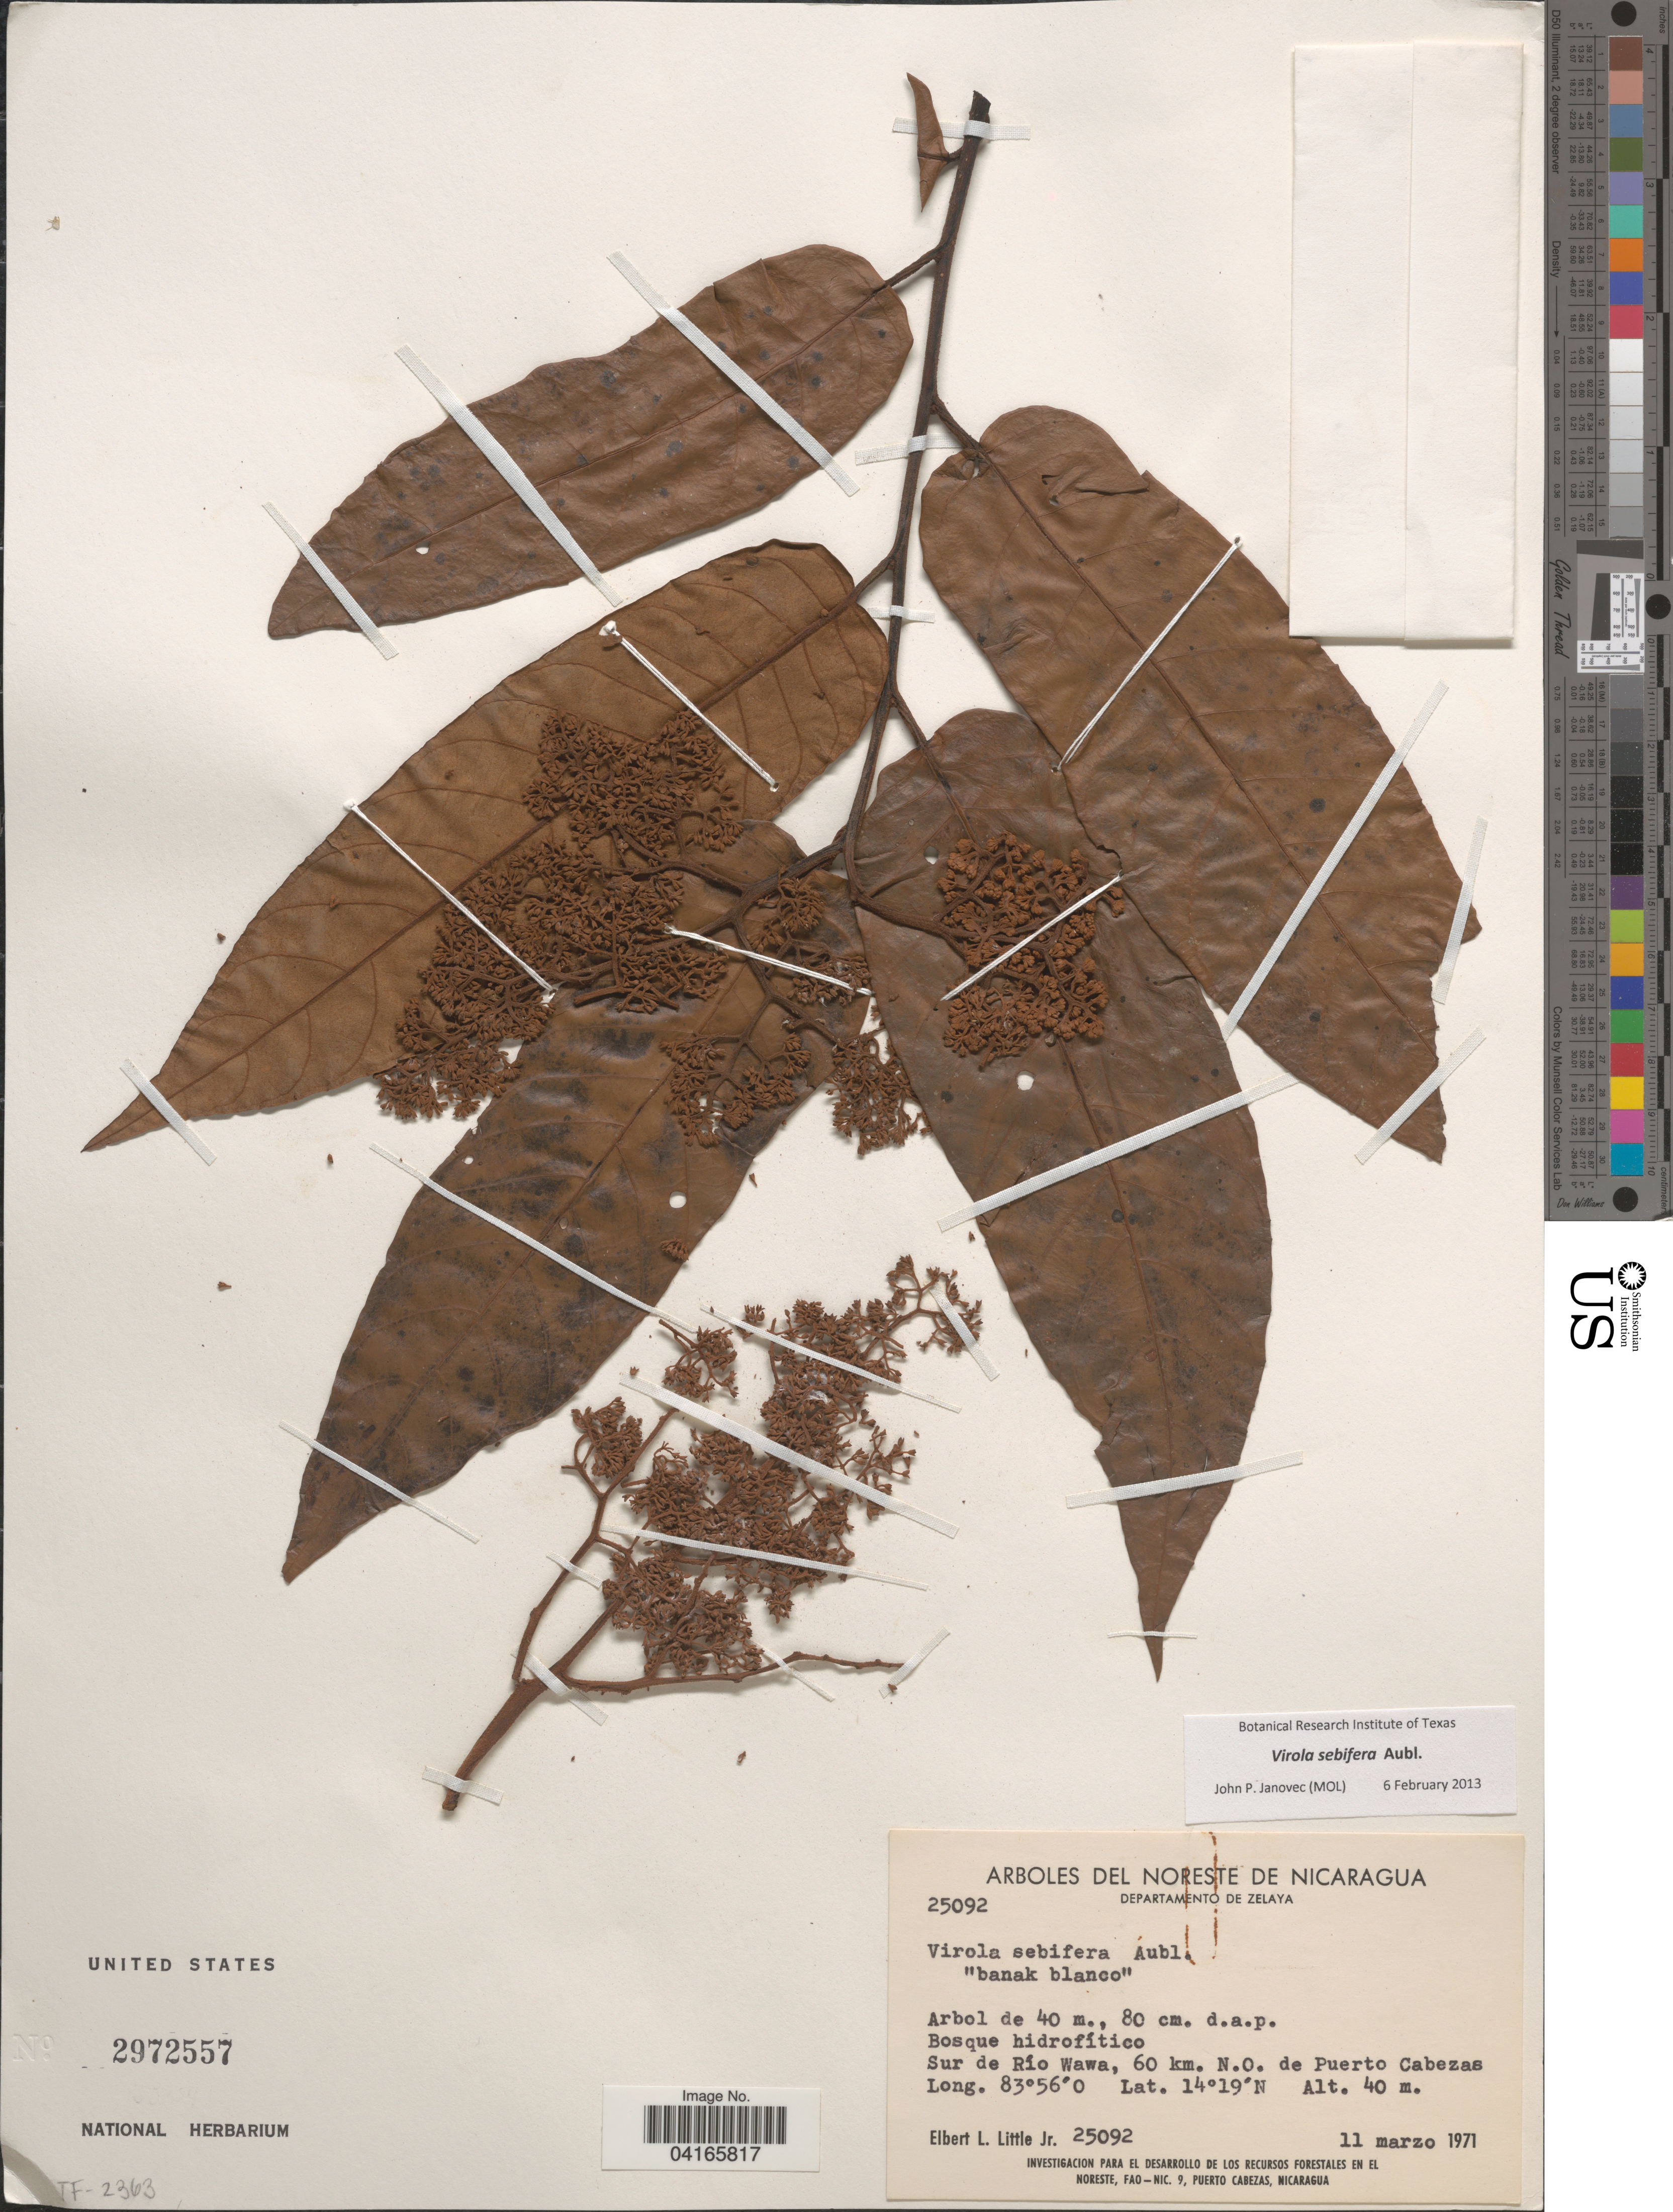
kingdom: Plantae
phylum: Tracheophyta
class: Magnoliopsida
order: Magnoliales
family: Myristicaceae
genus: Virola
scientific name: Virola sebifera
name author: Aubl.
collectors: E. L. Little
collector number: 25092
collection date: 1971-03-11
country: Nicaragua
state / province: Atlántico Norte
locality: Noreste de Nicaragua. Departamento de Zelaya. Sur de Río Wawa, 60 km. N.O. de Puerto Cabezas.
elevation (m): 40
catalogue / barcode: US 2972557